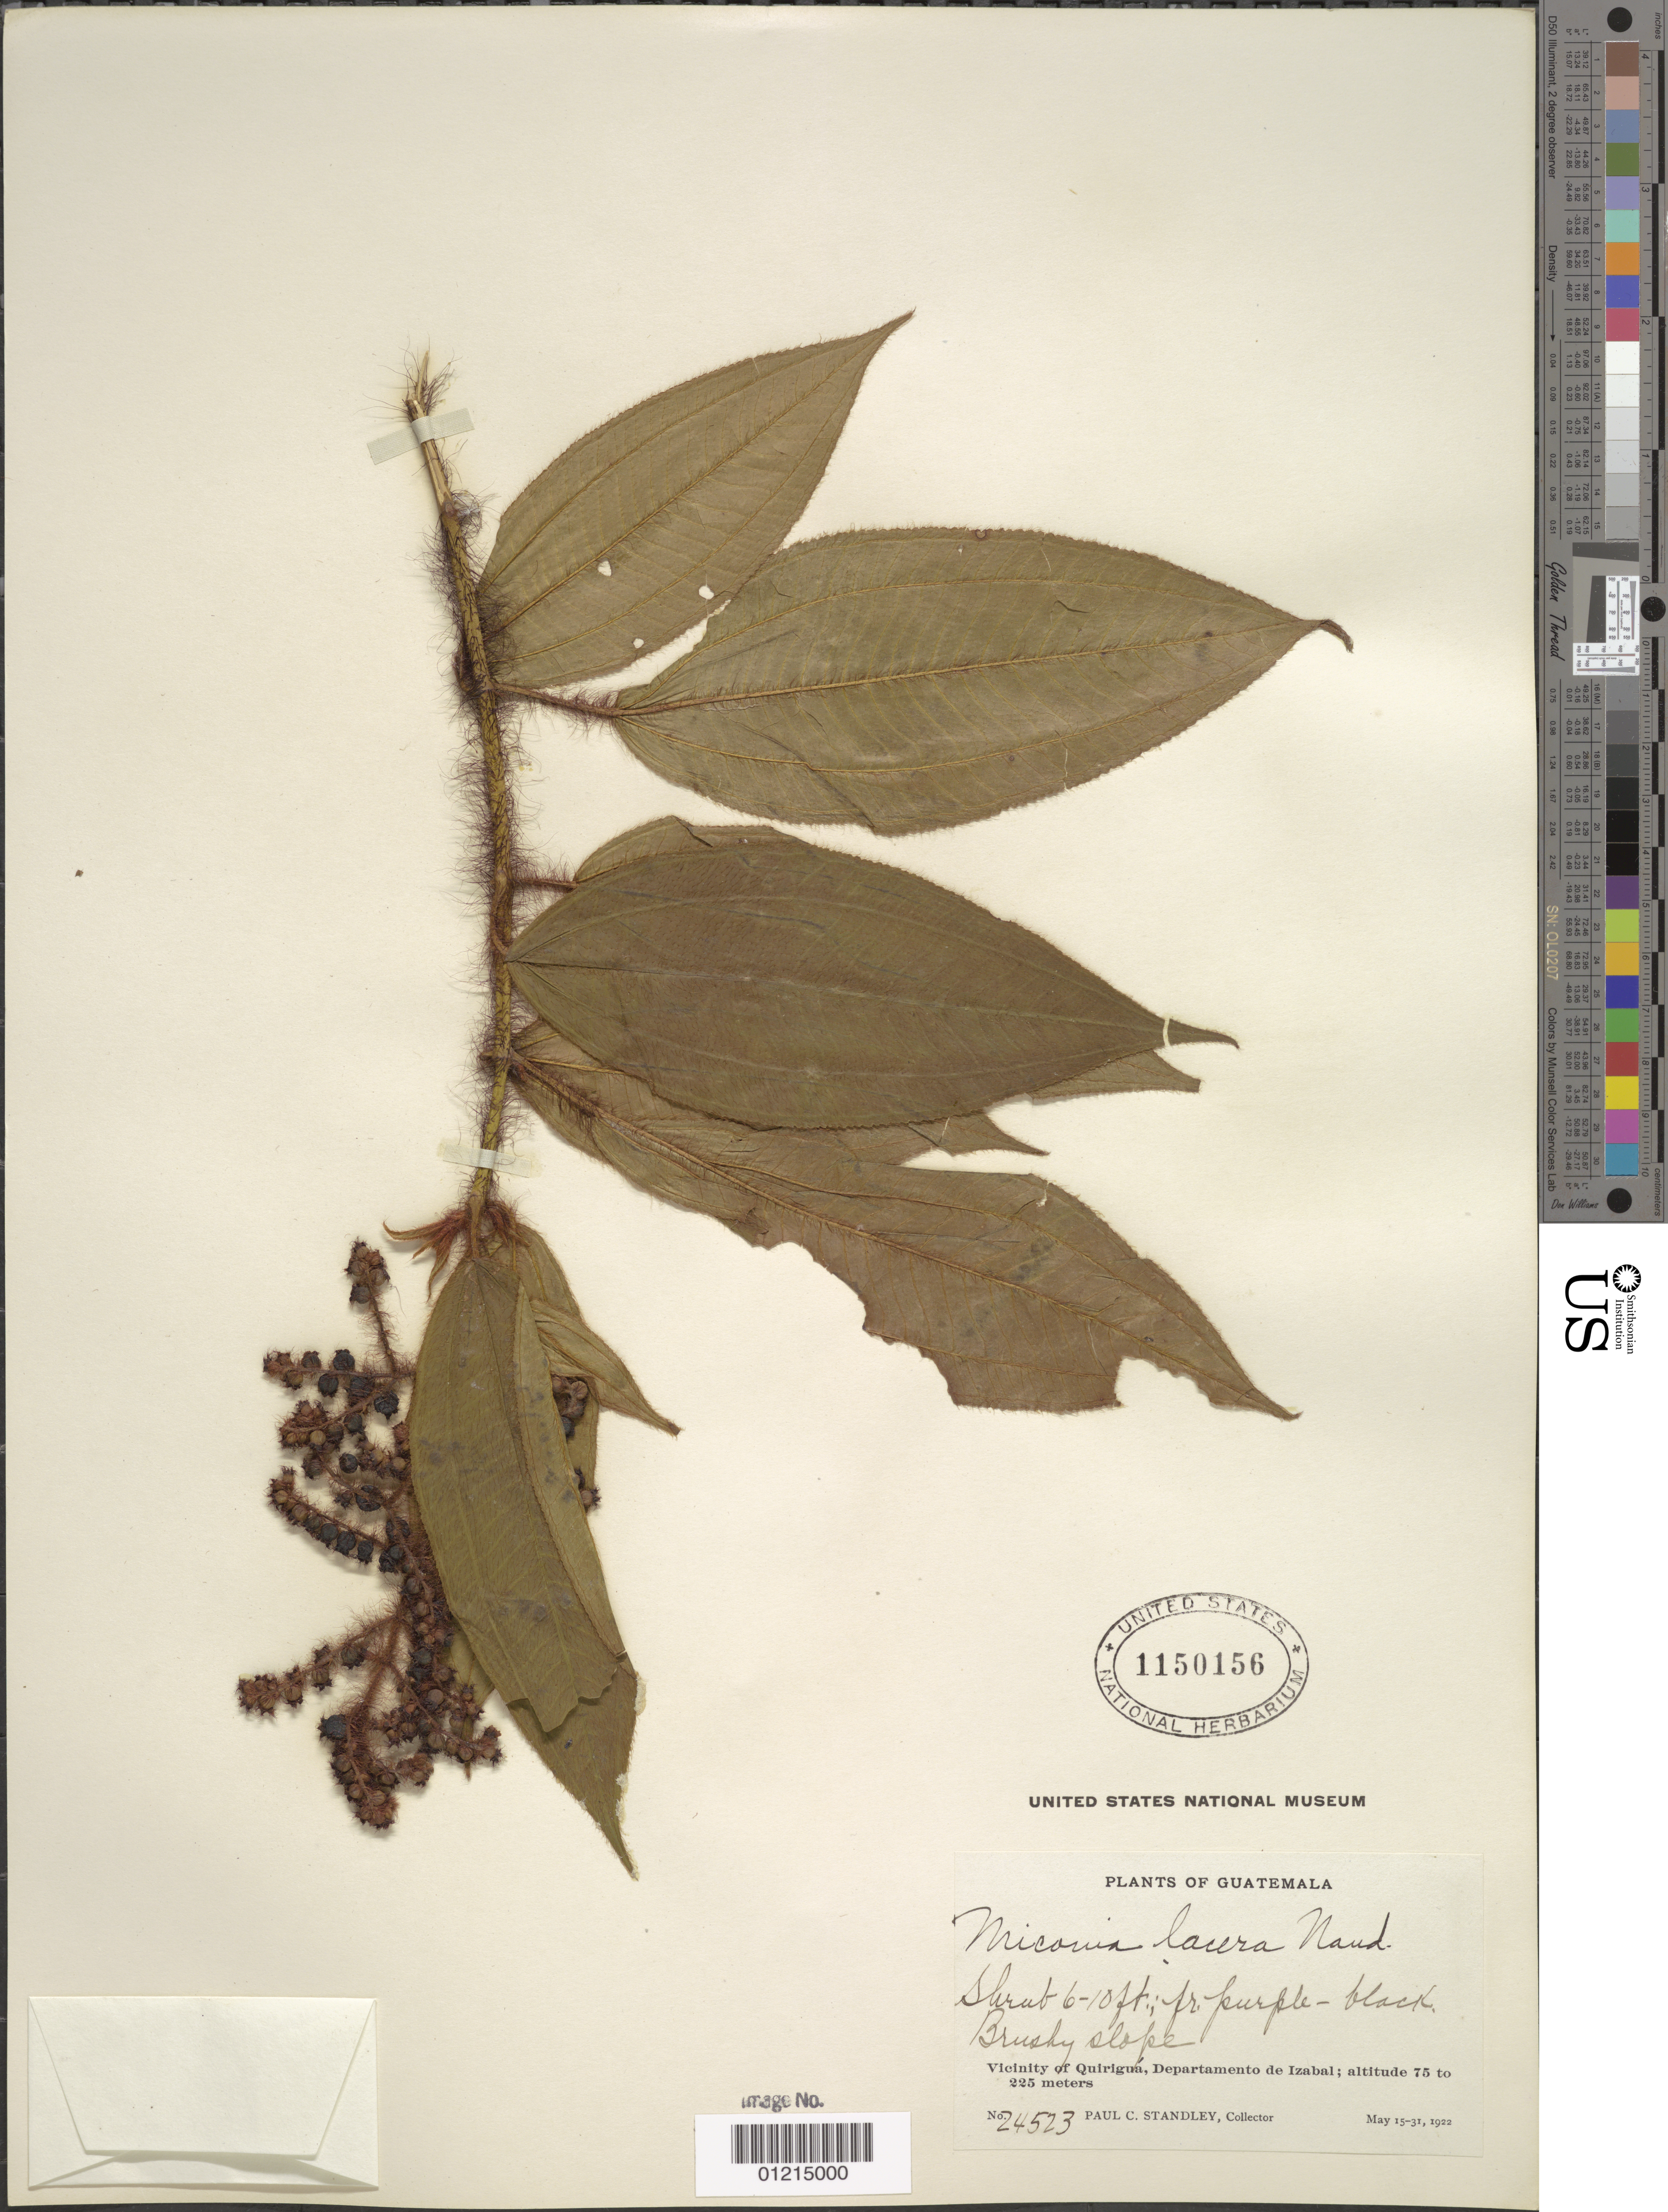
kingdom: Plantae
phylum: Tracheophyta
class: Magnoliopsida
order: Myrtales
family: Melastomataceae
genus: Miconia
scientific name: Miconia lacera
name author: (Bonpl.) Naudin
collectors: P. C. Standley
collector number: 24523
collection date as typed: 15 May 1922 to 31 Mar 1922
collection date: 1922-03-31/1922-05-15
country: Guatemala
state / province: Izabal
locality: Vicinity of Quiriguá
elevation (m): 75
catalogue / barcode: US 1150156